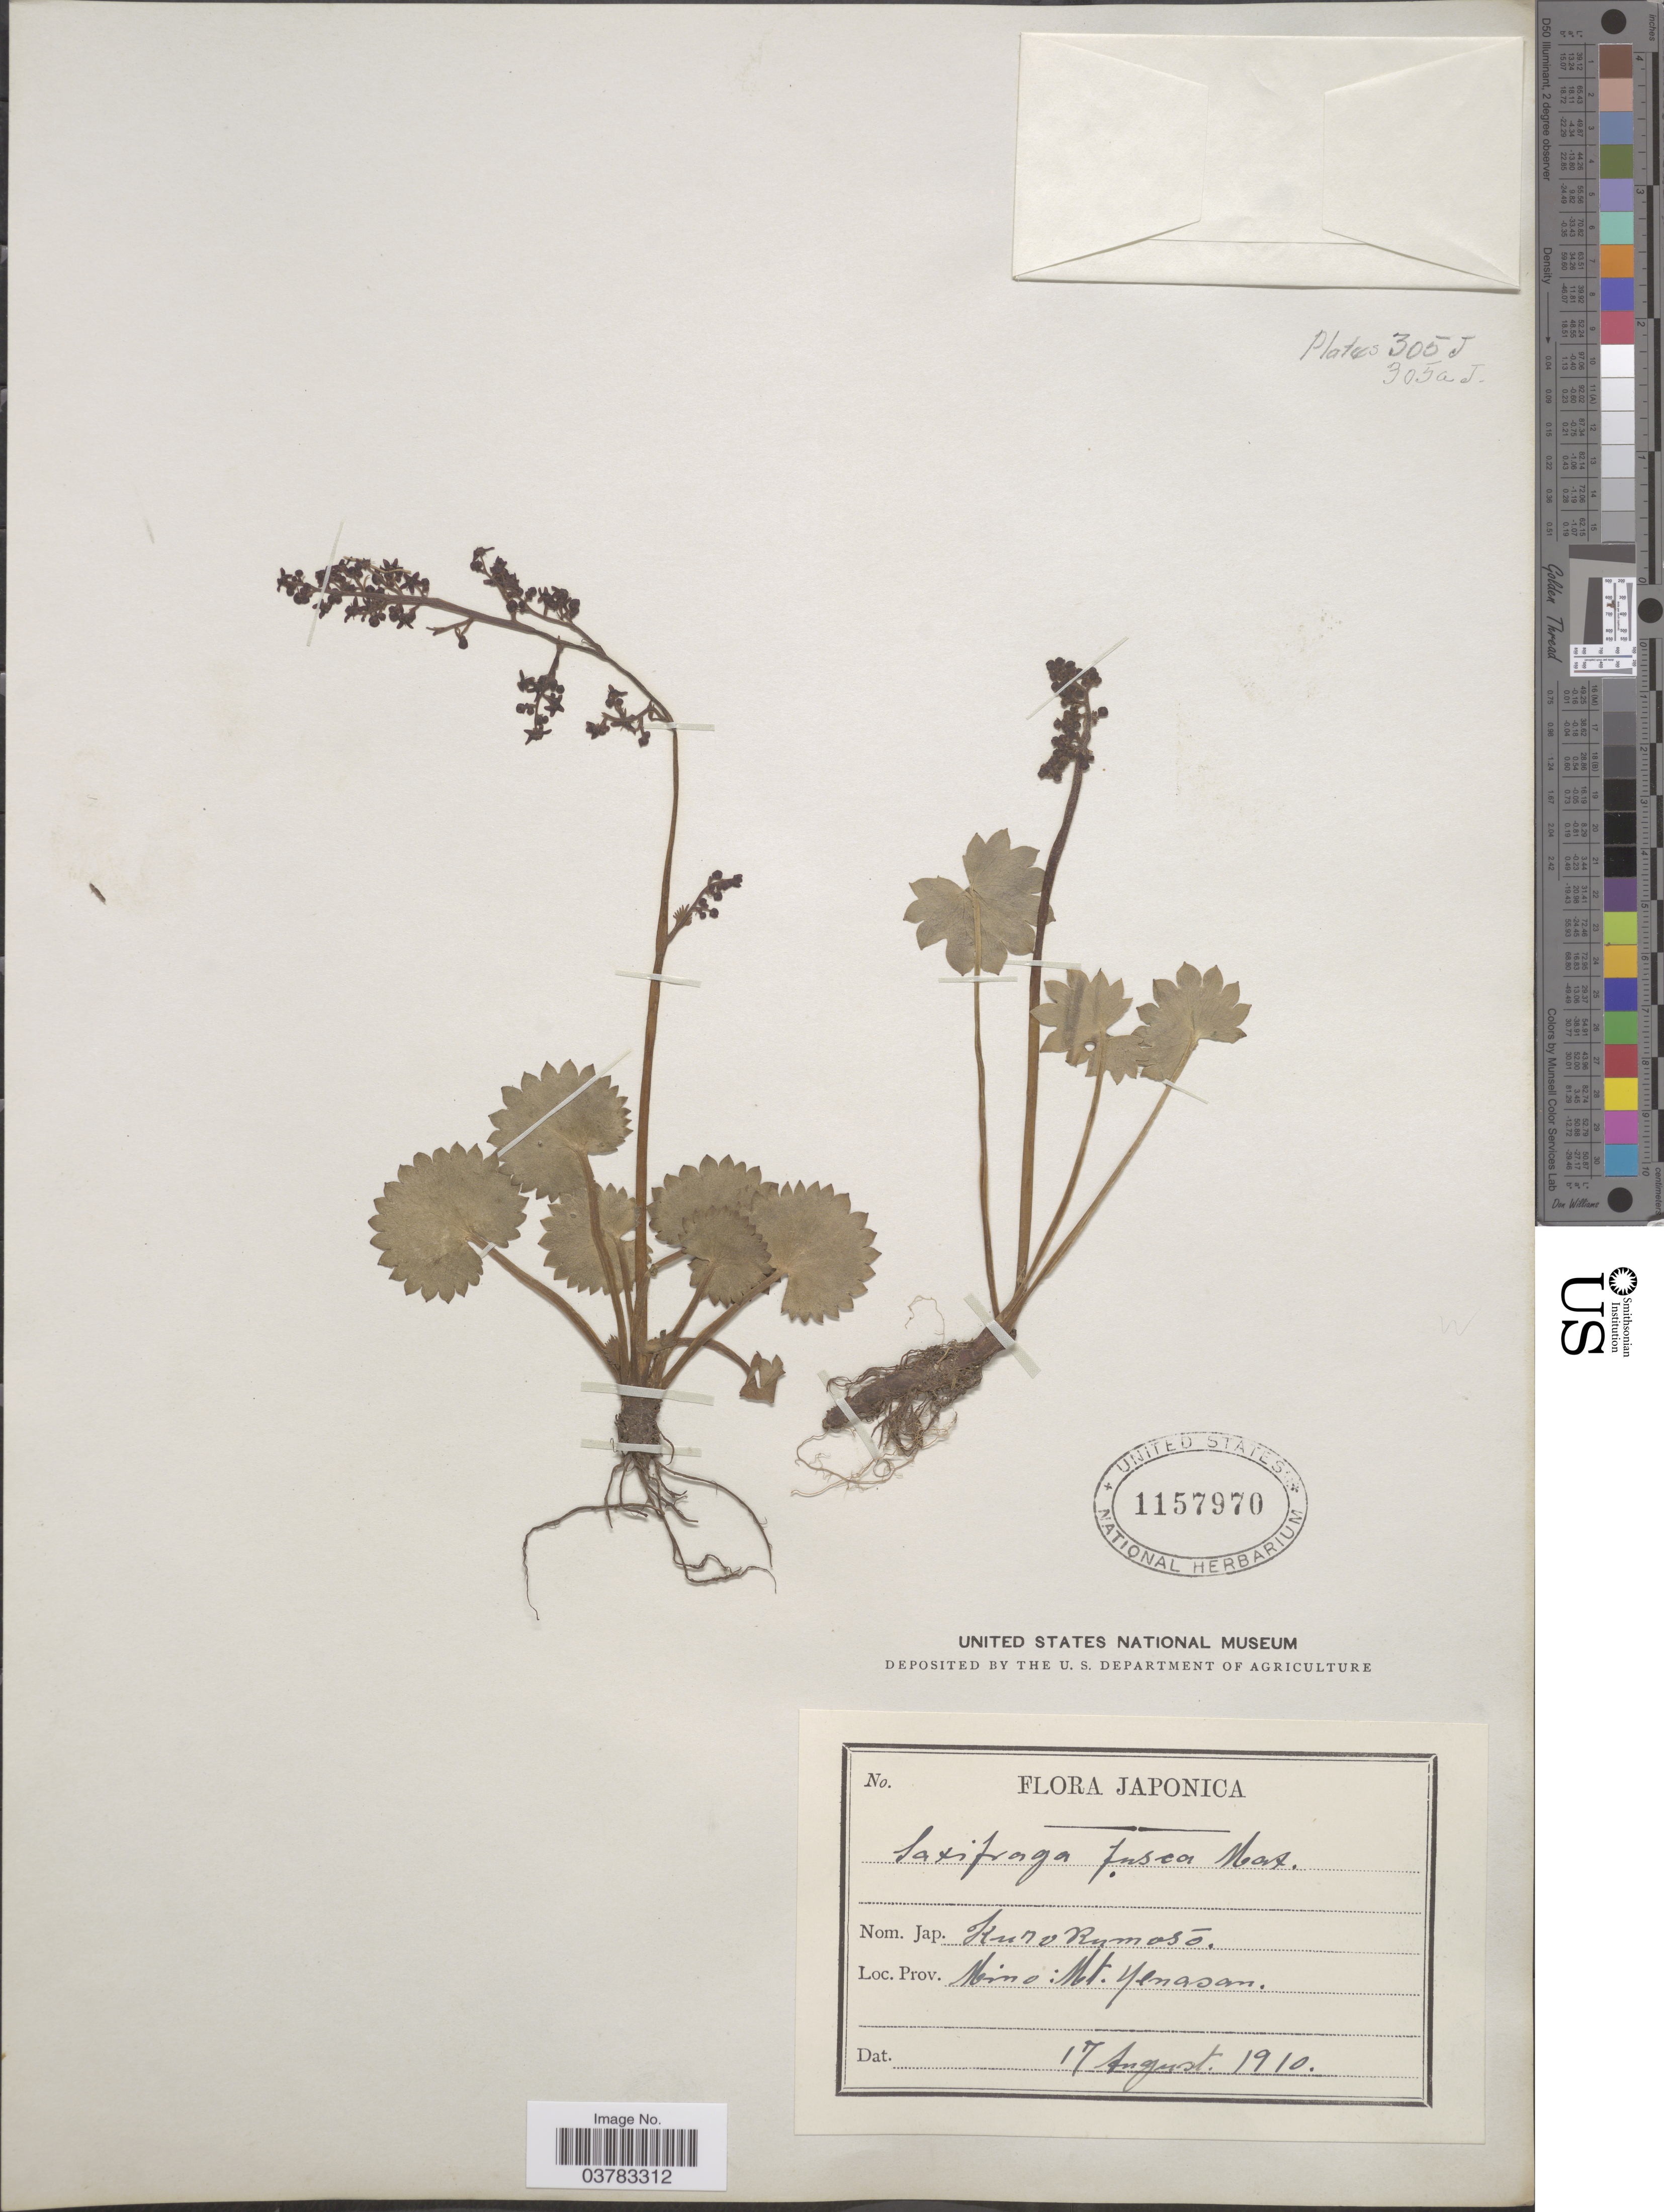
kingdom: Plantae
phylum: Tracheophyta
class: Magnoliopsida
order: Saxifragales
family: Saxifragaceae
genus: Micranthes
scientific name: Micranthes fusca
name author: (Maxim.) S. Akiyama & H. Ohba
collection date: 1910-08-17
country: Japan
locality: Prov. Mino: Mt. Yenasan.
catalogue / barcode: US 1157970